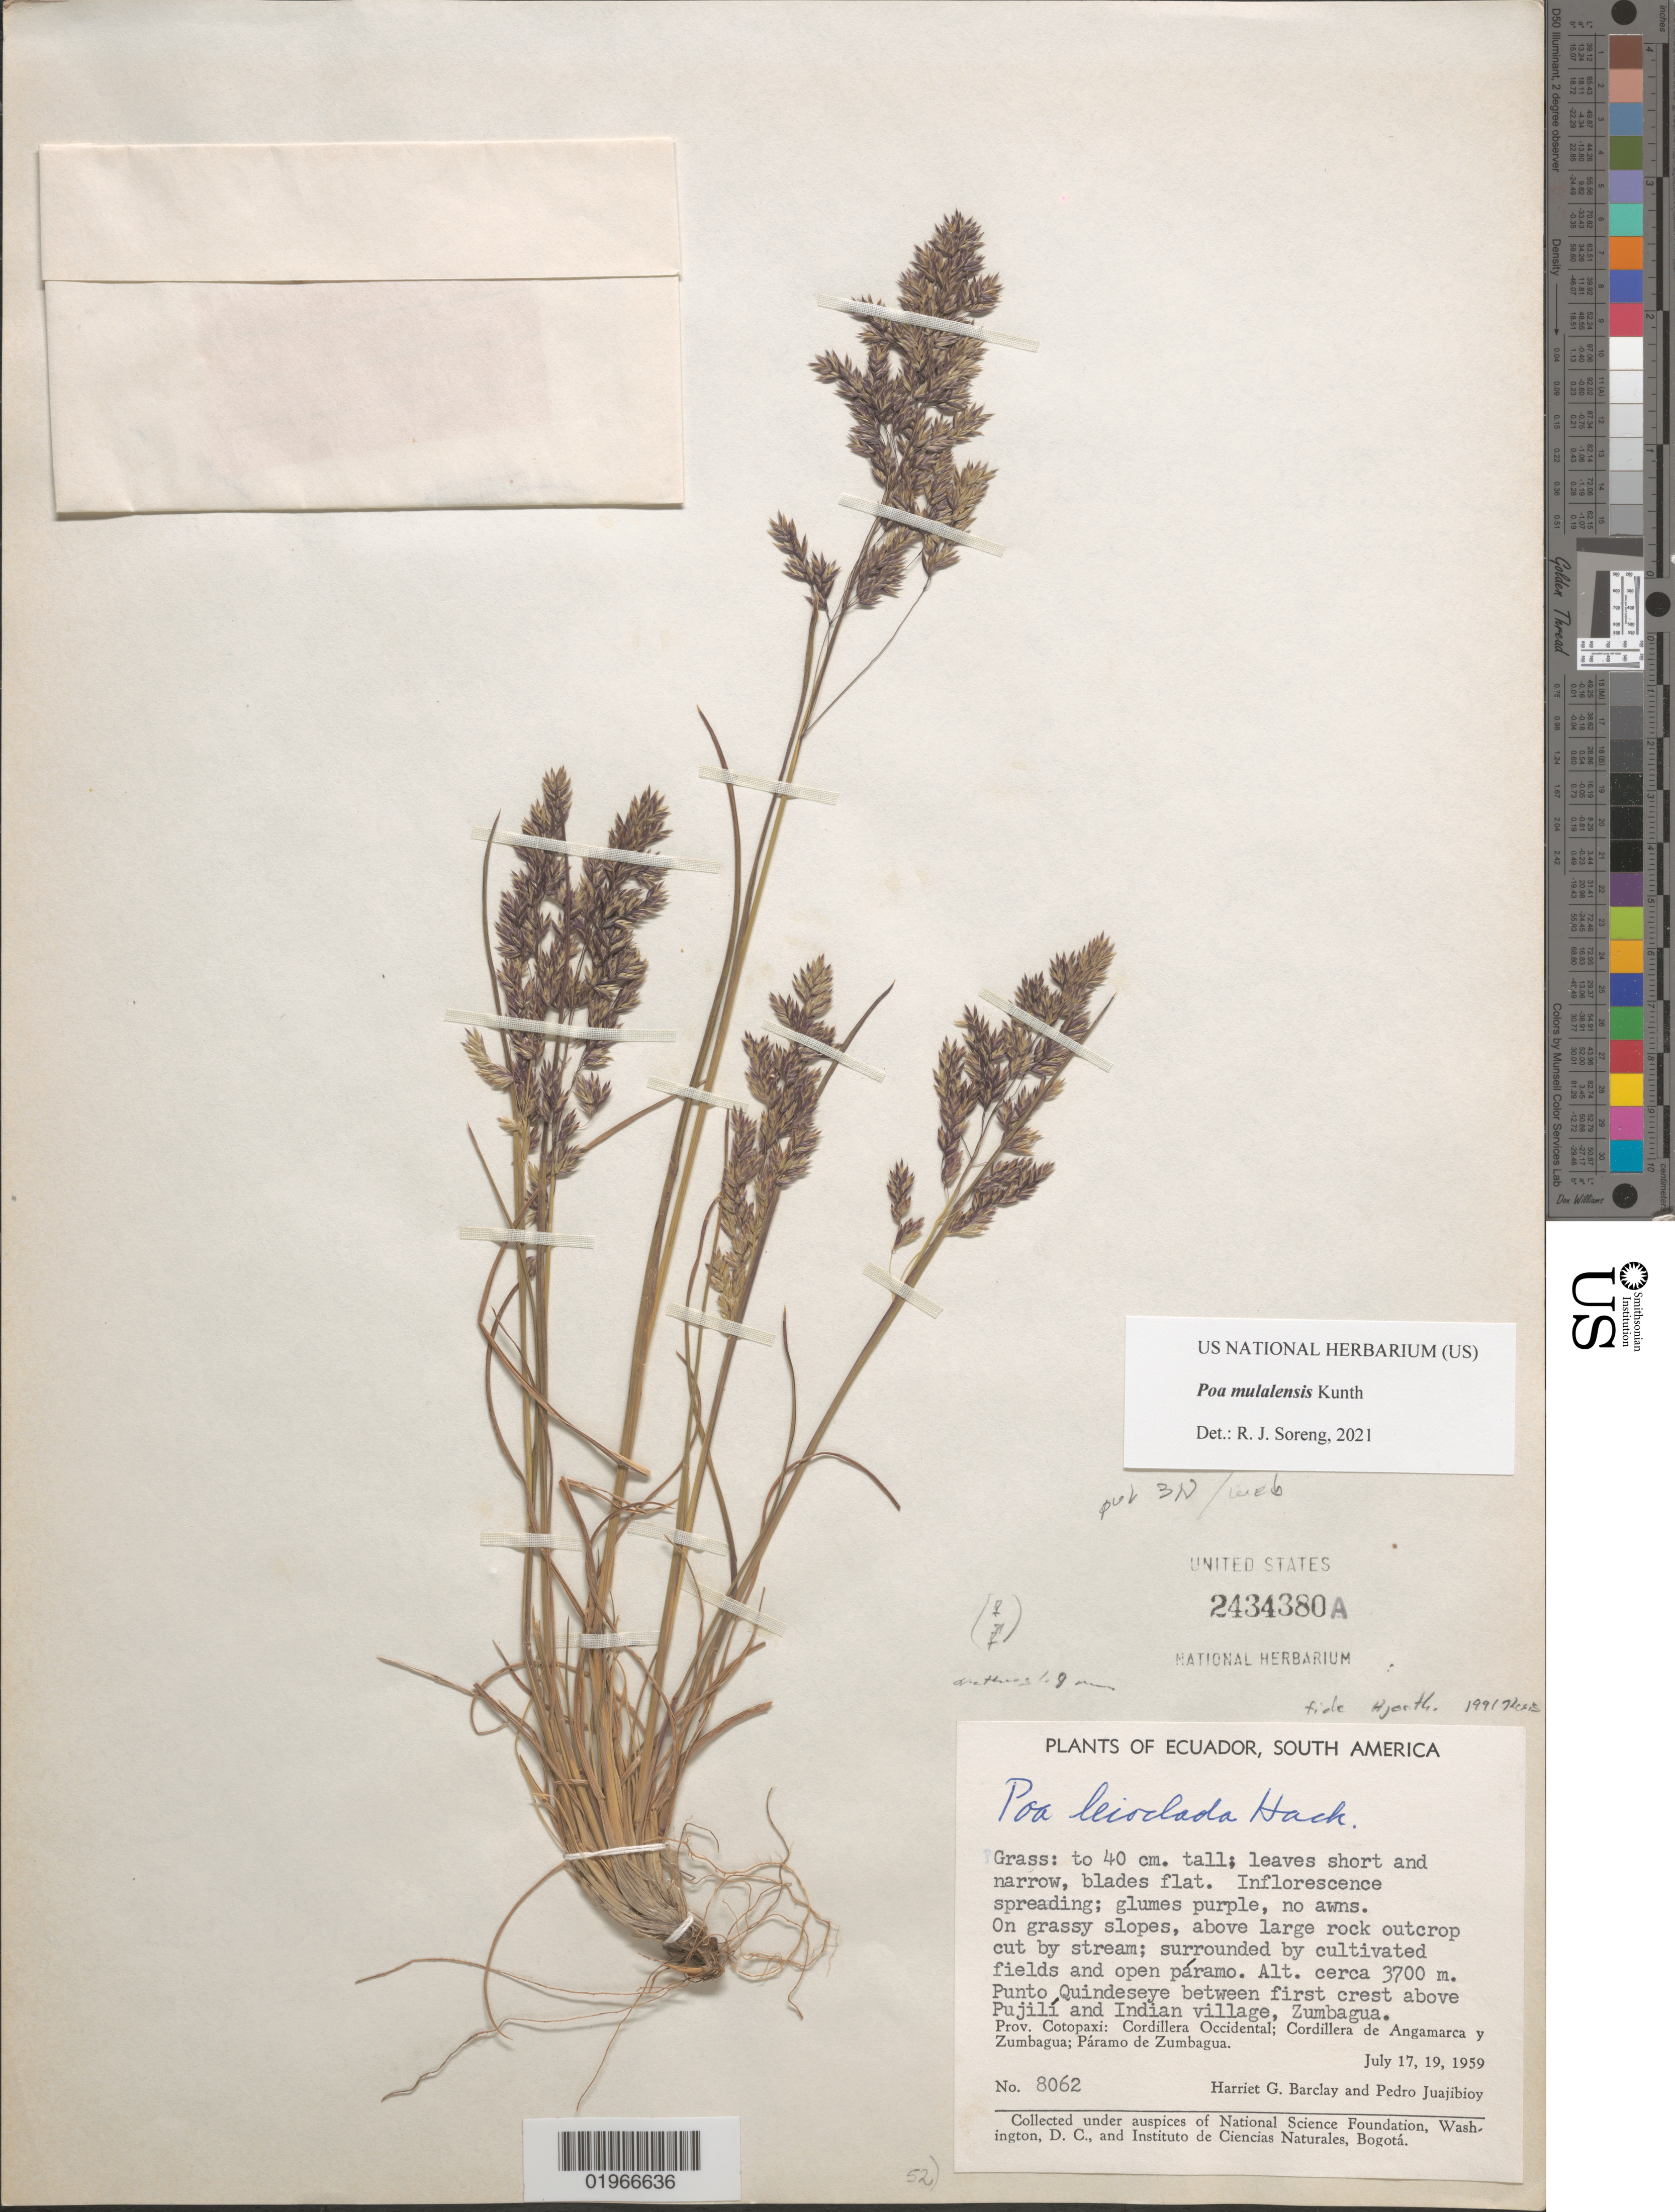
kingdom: Plantae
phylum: Tracheophyta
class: Liliopsida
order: Poales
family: Poaceae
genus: Poa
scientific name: Poa leioclada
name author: Hack.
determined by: Soreng, Robert J., Research Associate (BOT), Smithsonian Institution - National Museum of Natural History (UNITED STATES)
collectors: H. G. Barclay & P. Juajibioy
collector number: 8062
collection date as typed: July 17, 19, 1959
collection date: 1959-07-17/1959-07-19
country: Ecuador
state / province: Cotopaxi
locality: Punto Quindeseye between first crest above Pujili and Indian village, Zambagua.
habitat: On grassy slopes, above large rock outcrop cut by stream; surrounded by cultivated fields and open paramo.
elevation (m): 3700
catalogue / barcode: US 2434380a